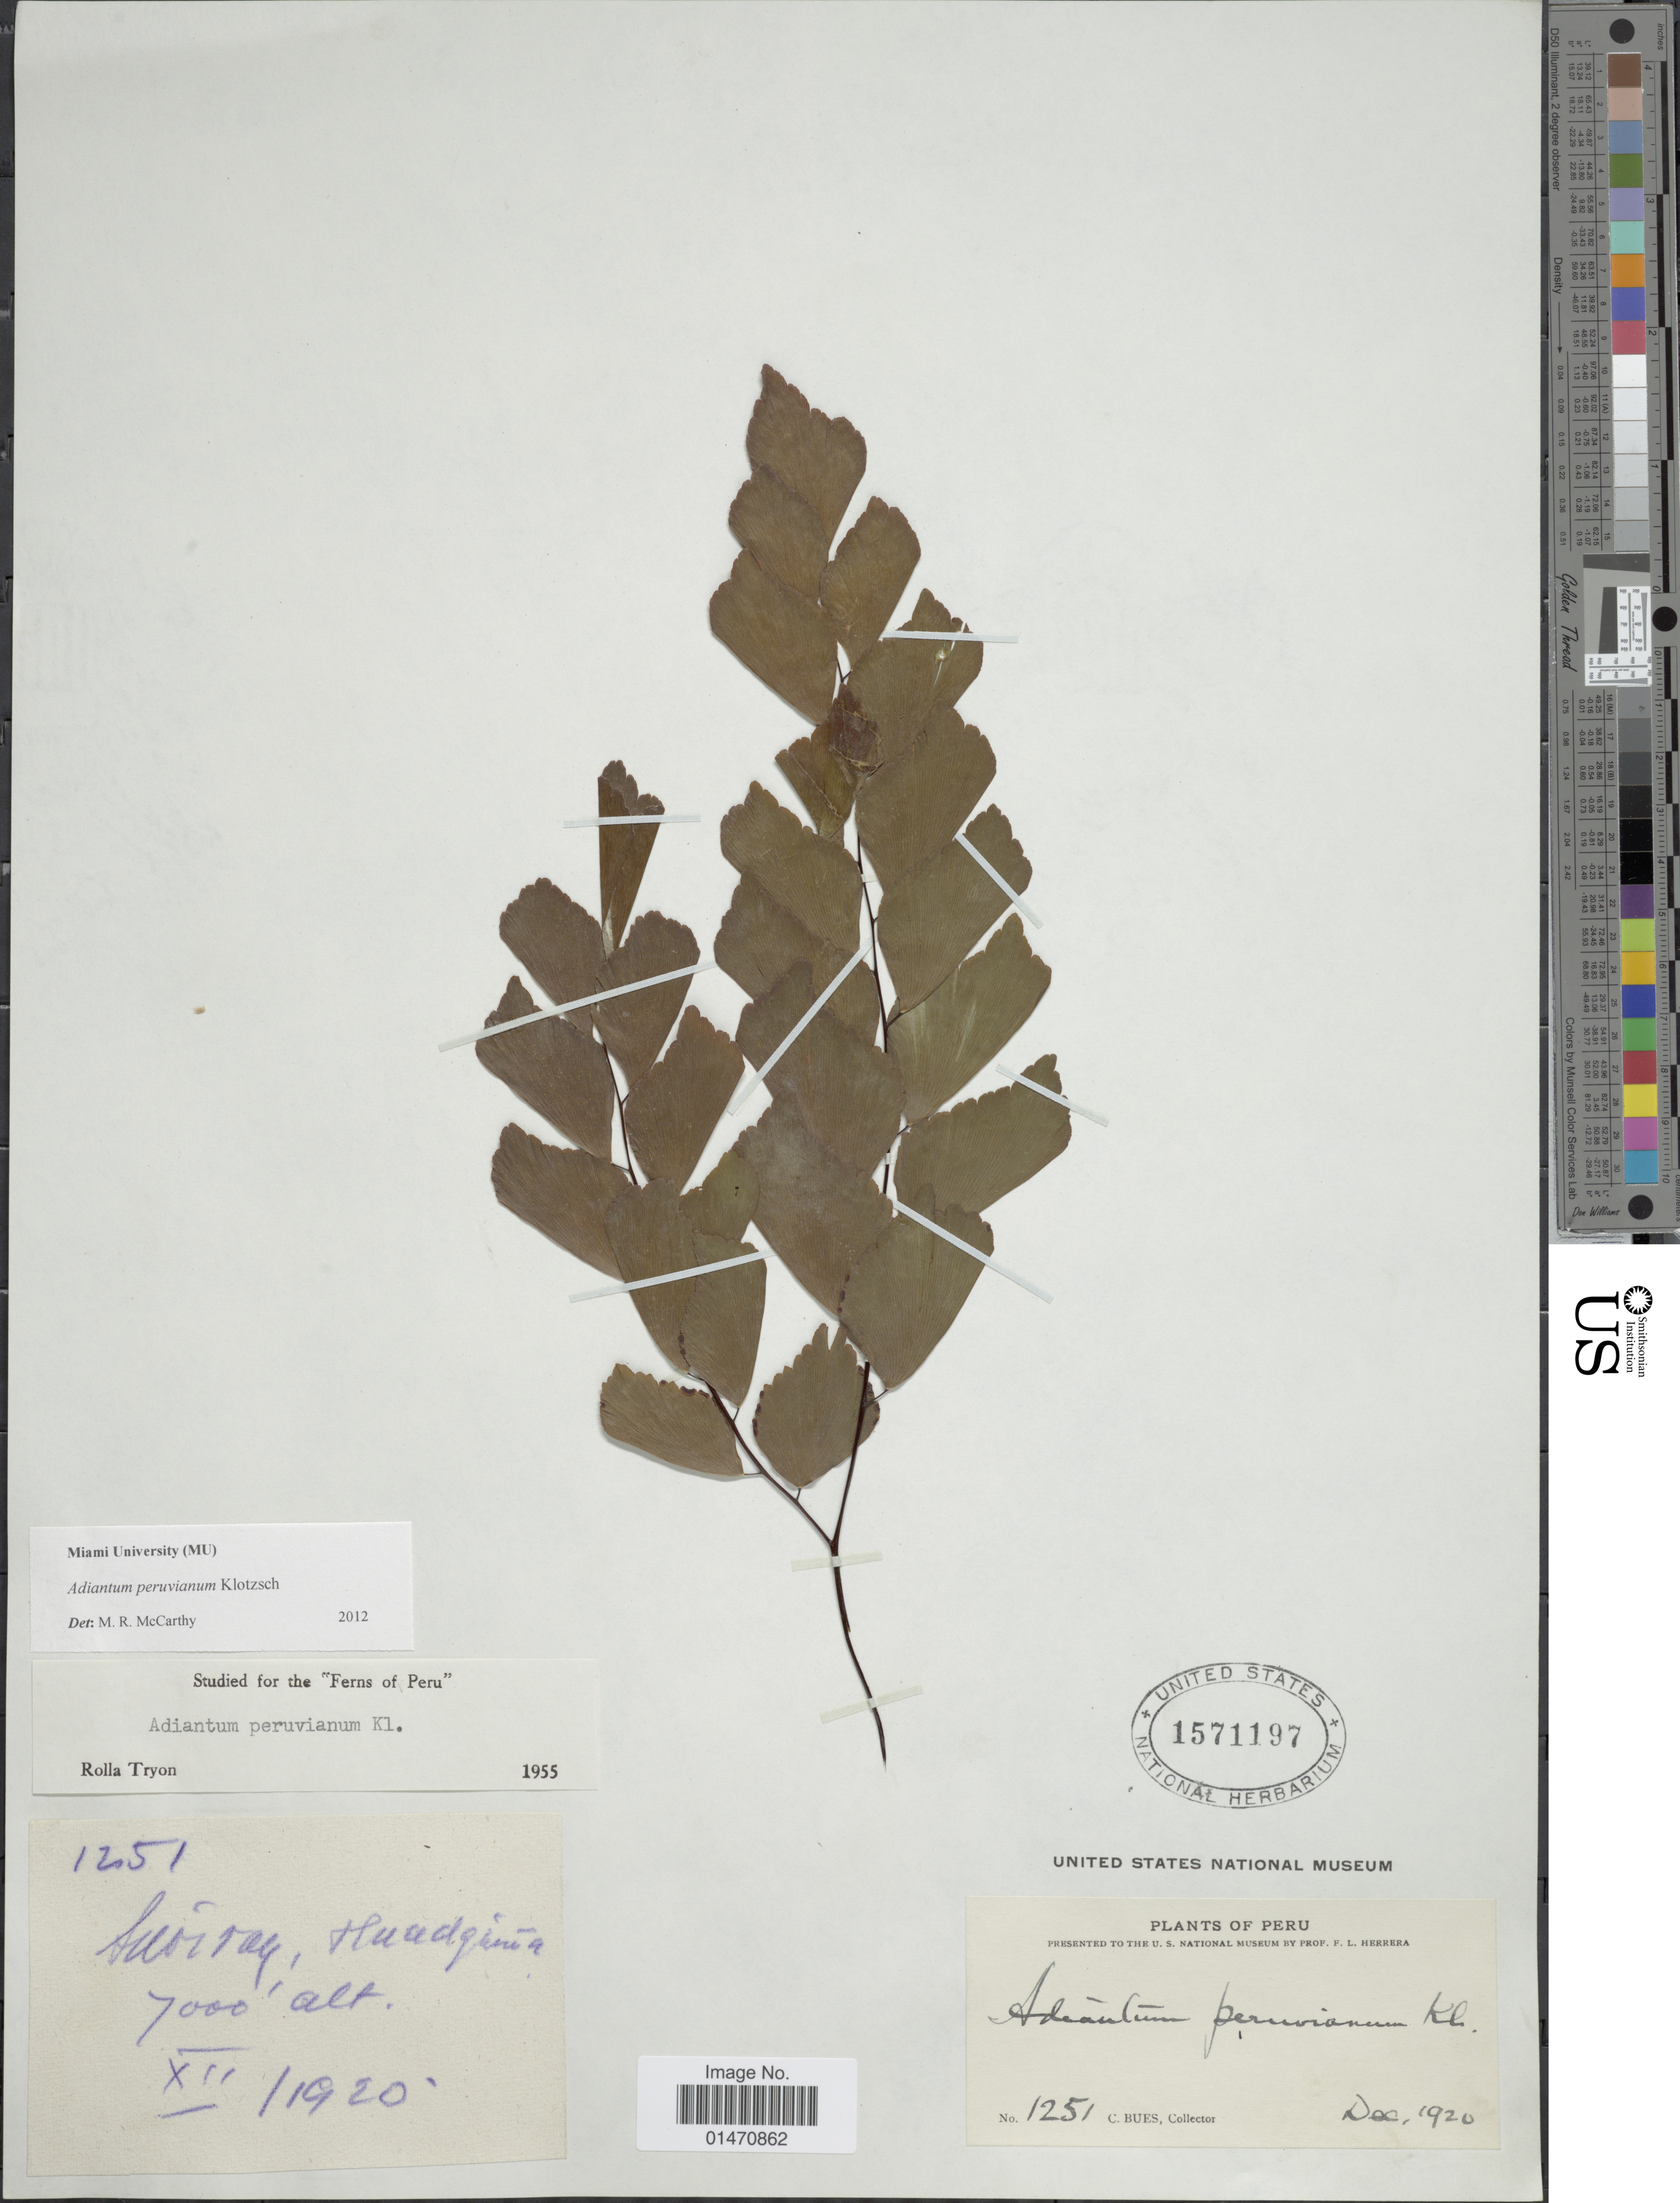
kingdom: Plantae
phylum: Tracheophyta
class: Polypodiopsida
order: Polypodiales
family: Pteridaceae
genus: Adiantum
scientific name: Adiantum peruvianum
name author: Klotzsch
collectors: C. Bues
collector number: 1251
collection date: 1920-12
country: Peru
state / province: Cusco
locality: Huadquiña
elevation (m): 2134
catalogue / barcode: US 1571197